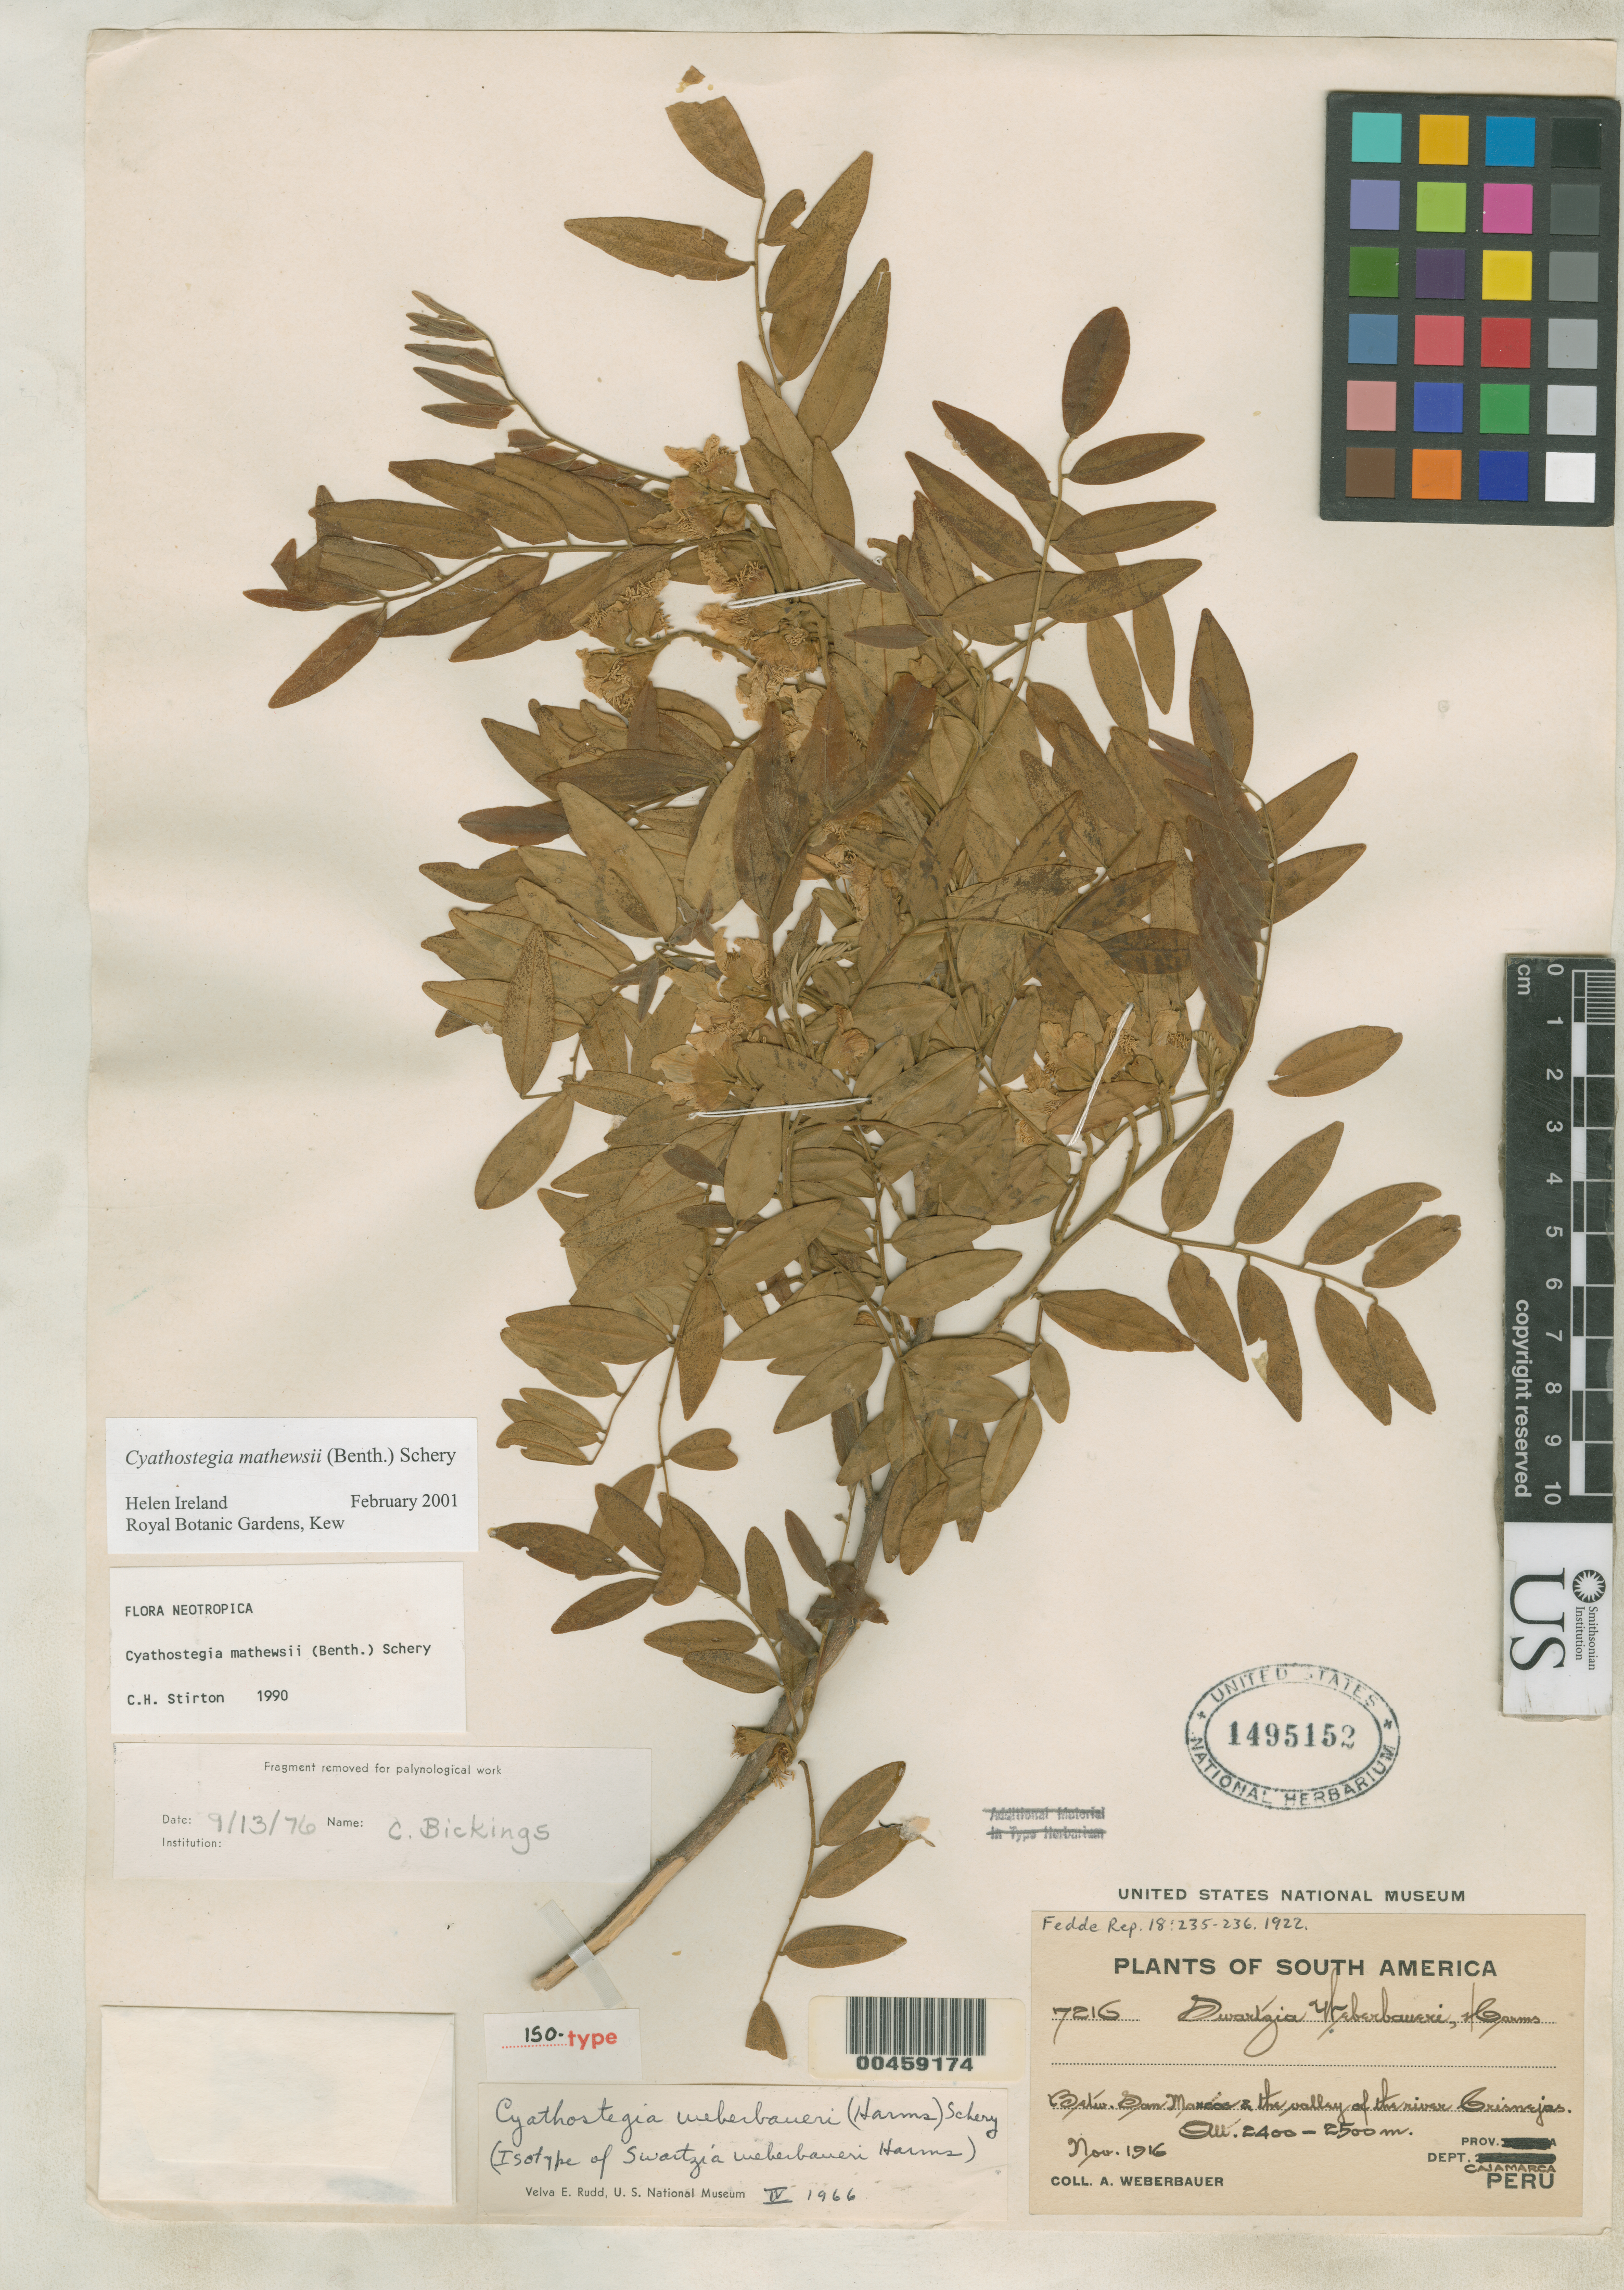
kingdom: Plantae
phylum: Tracheophyta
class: Magnoliopsida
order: Fabales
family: Fabaceae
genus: Swartzia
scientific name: Swartzia weberbaueri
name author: Harms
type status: Isotype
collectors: A. Weberbauer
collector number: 7216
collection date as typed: Nov 1916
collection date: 1916-11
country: Peru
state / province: Cajamarca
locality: Between San Marcos and the valley of the river Crisnejas.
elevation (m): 2400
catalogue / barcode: US 1495152